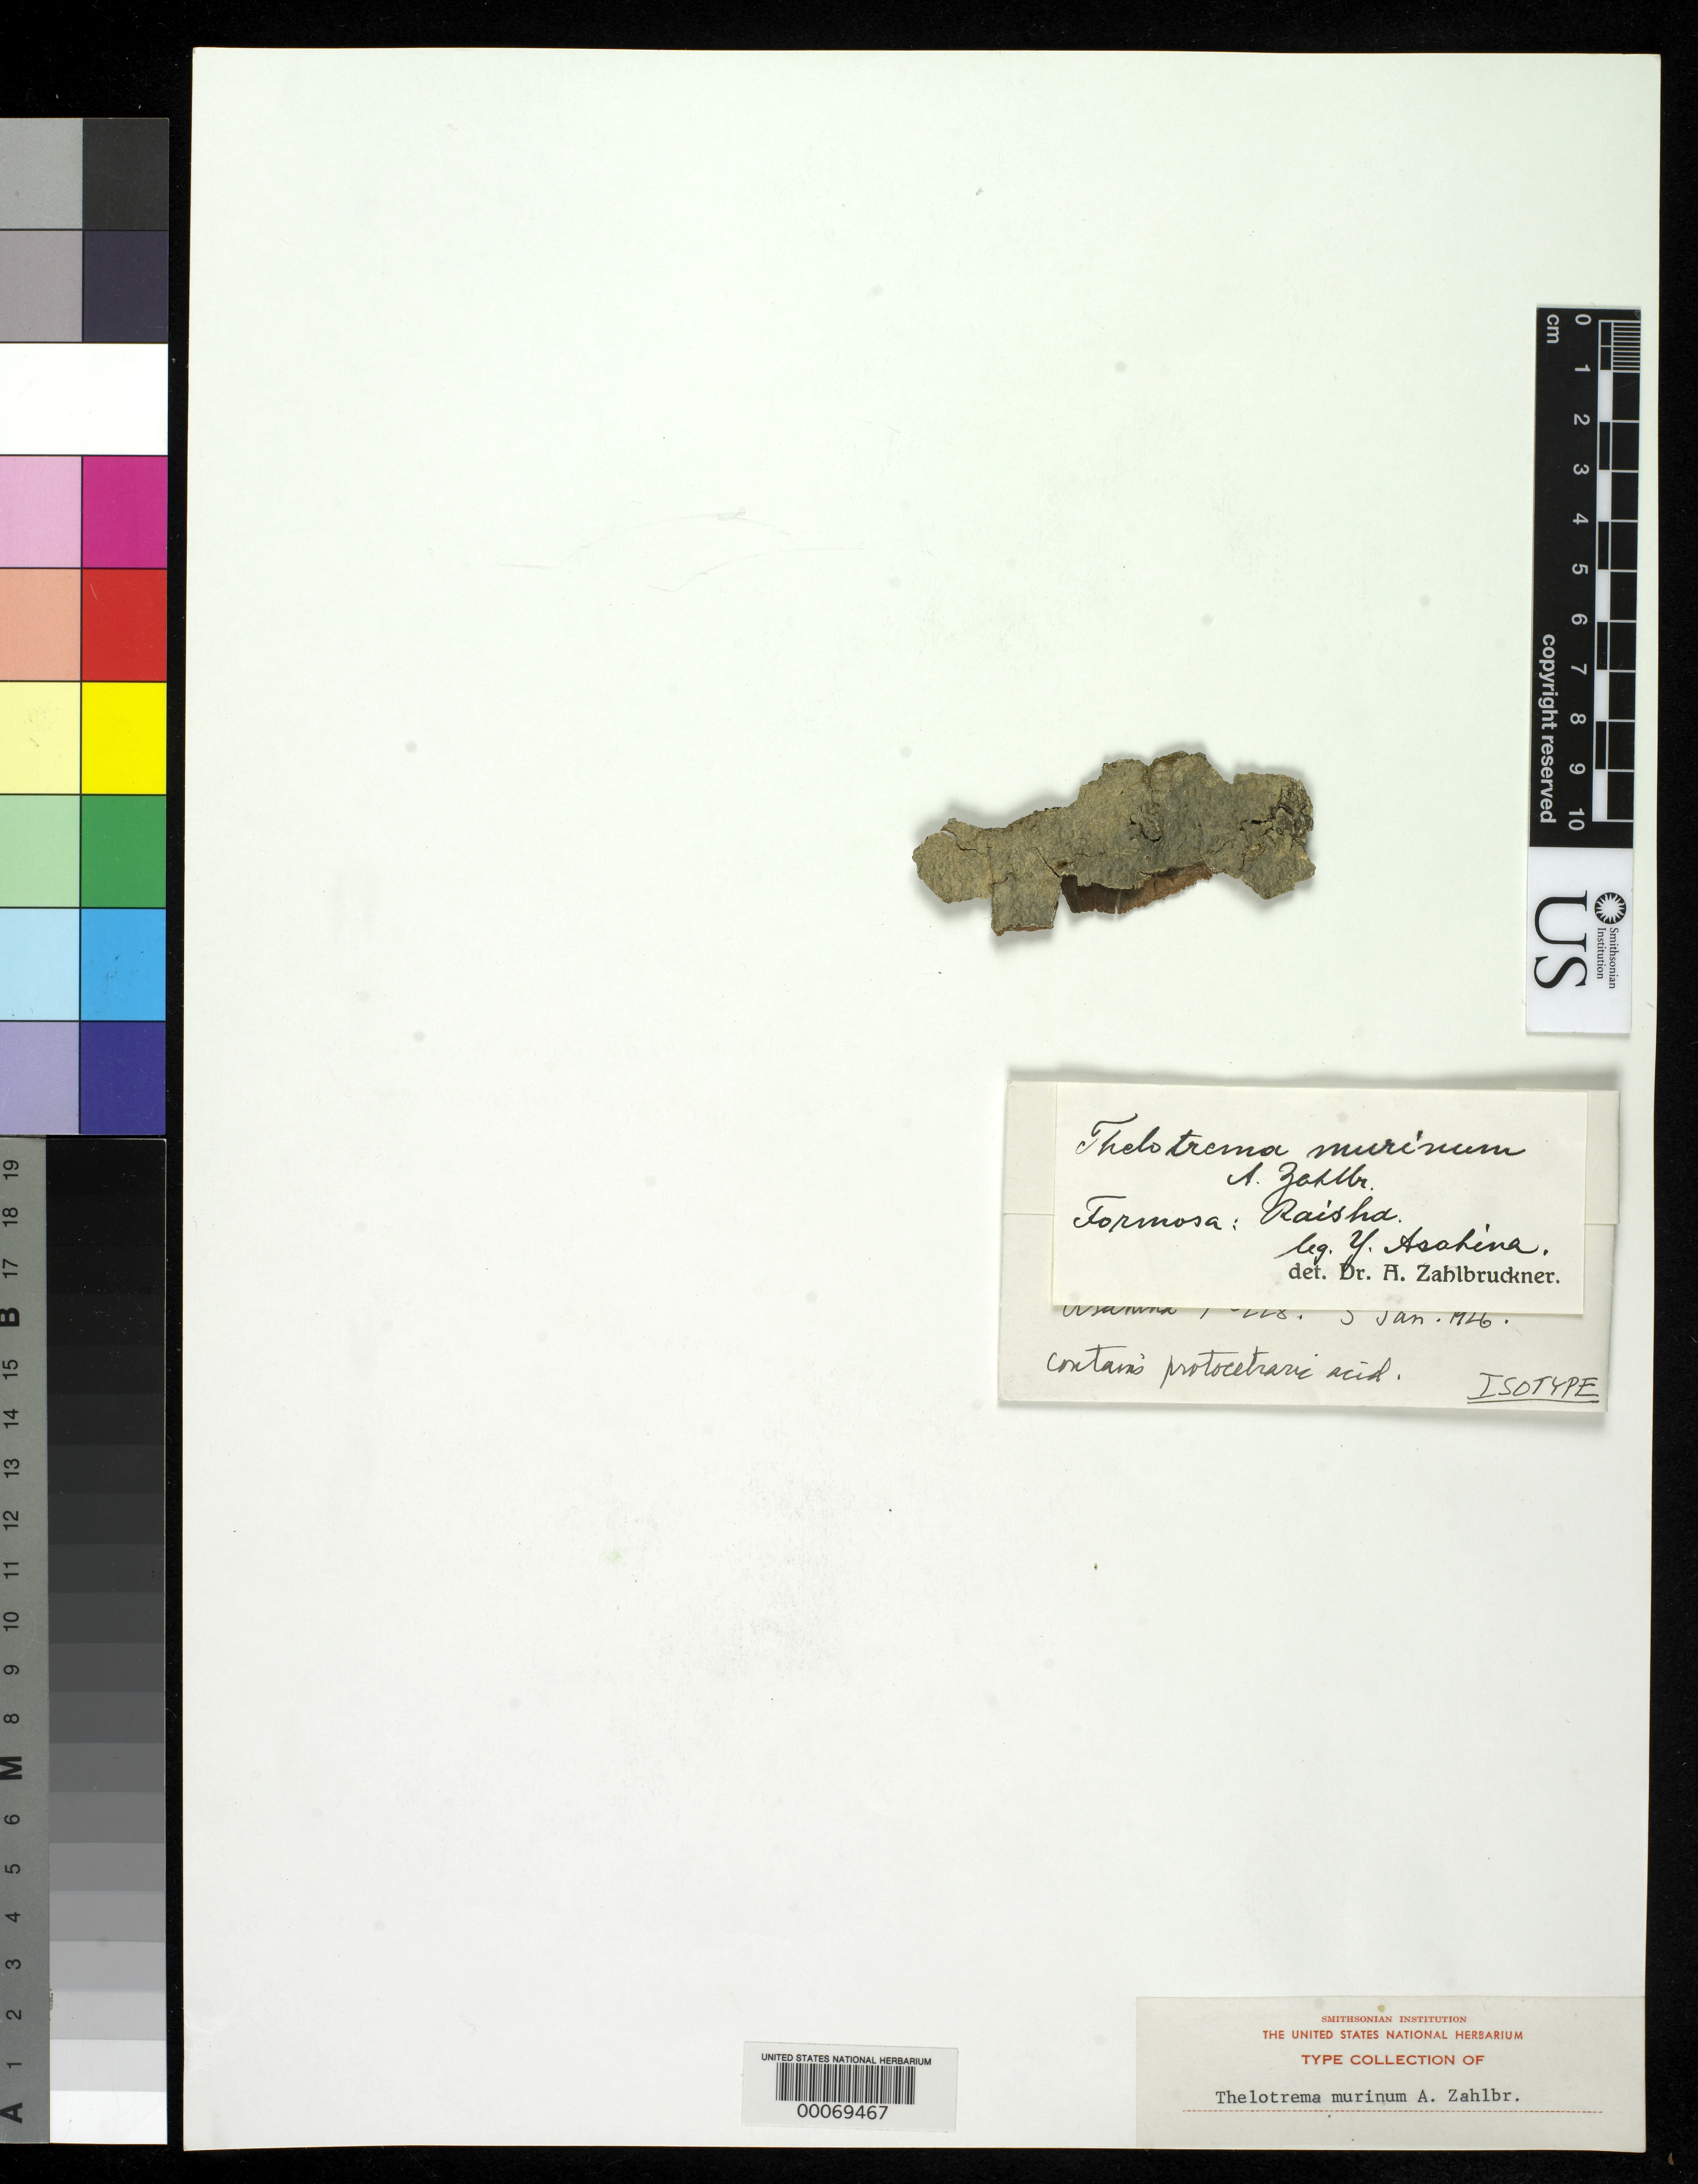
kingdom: Fungi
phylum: Ascomycota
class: Lecanoromycetes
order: Ostropales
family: Graphidaceae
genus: Thelotrema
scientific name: Thelotrema murinum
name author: Zahlbr.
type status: Isotype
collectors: Y. Asahina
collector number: F-228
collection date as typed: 05 Jan 1926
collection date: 1926-01-05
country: Taiwan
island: Taiwan [Formosa]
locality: Raisha.